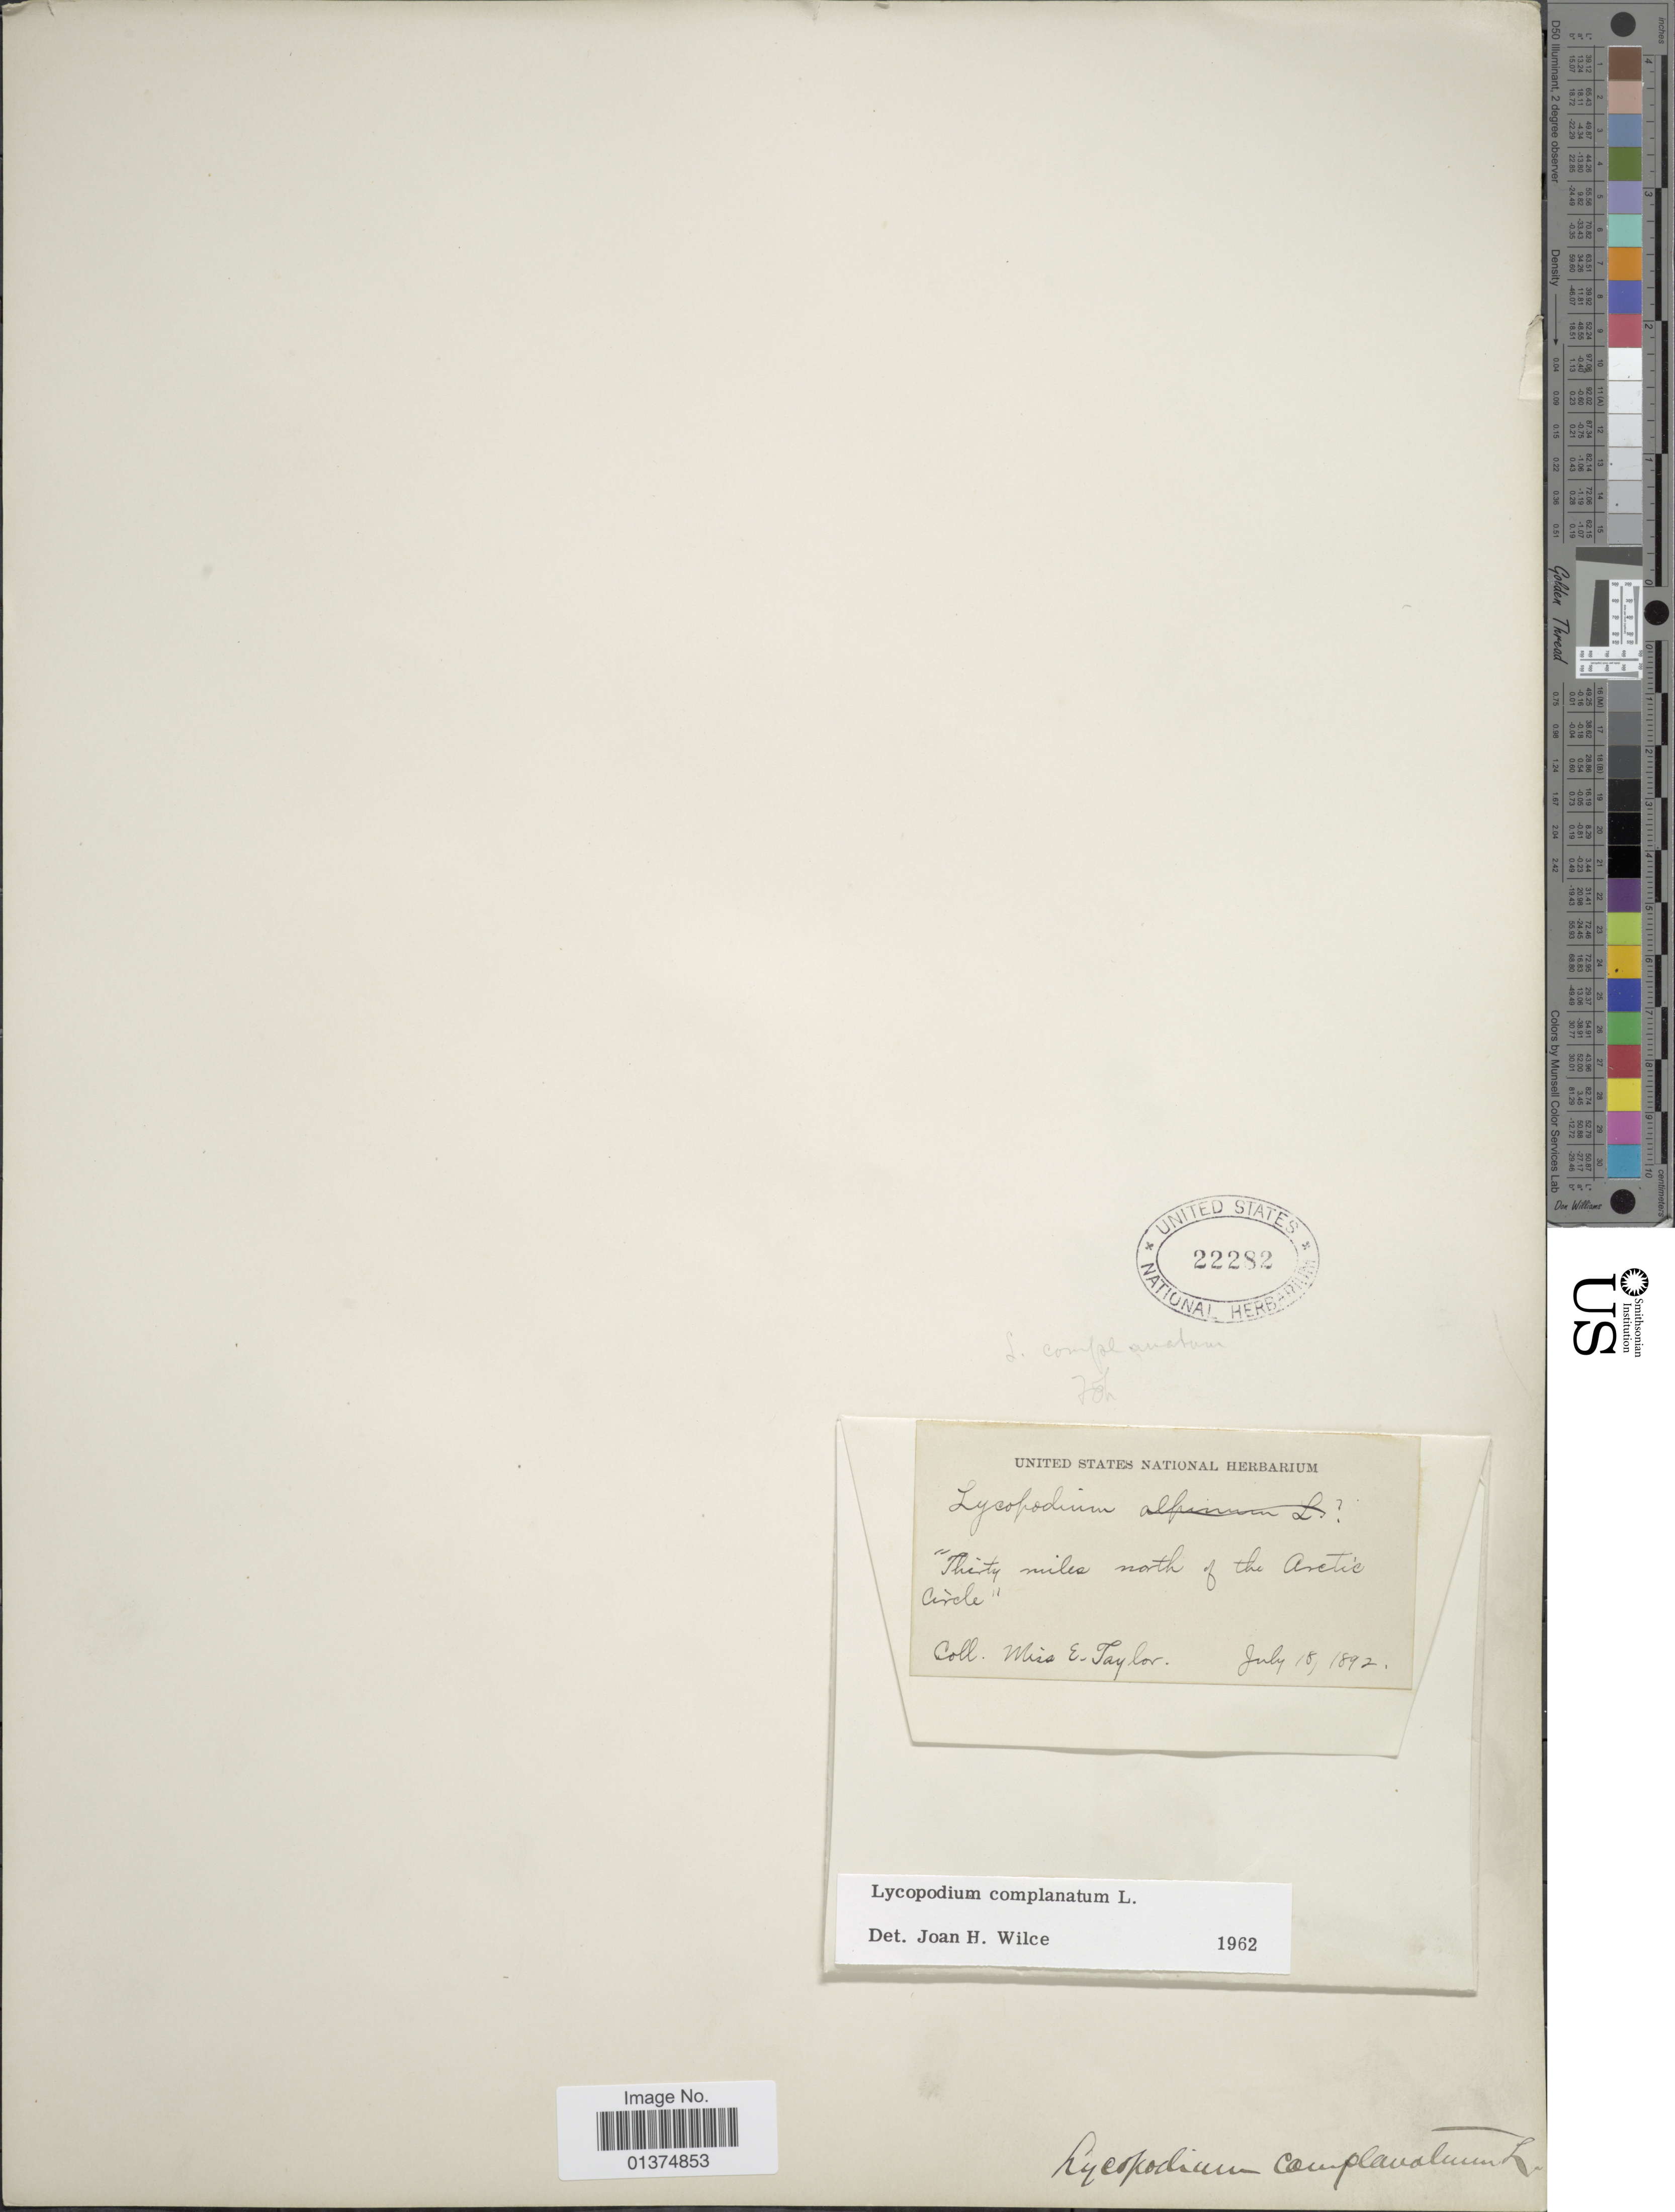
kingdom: Plantae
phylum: Tracheophyta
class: Lycopodiopsida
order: Lycopodiales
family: Lycopodiaceae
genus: Diphasiastrum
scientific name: Diphasiastrum complanatum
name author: (L.) Holub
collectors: E. Taylor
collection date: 1892-07-18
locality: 'thirty miles north of the Arctic Circle'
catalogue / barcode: US 22282